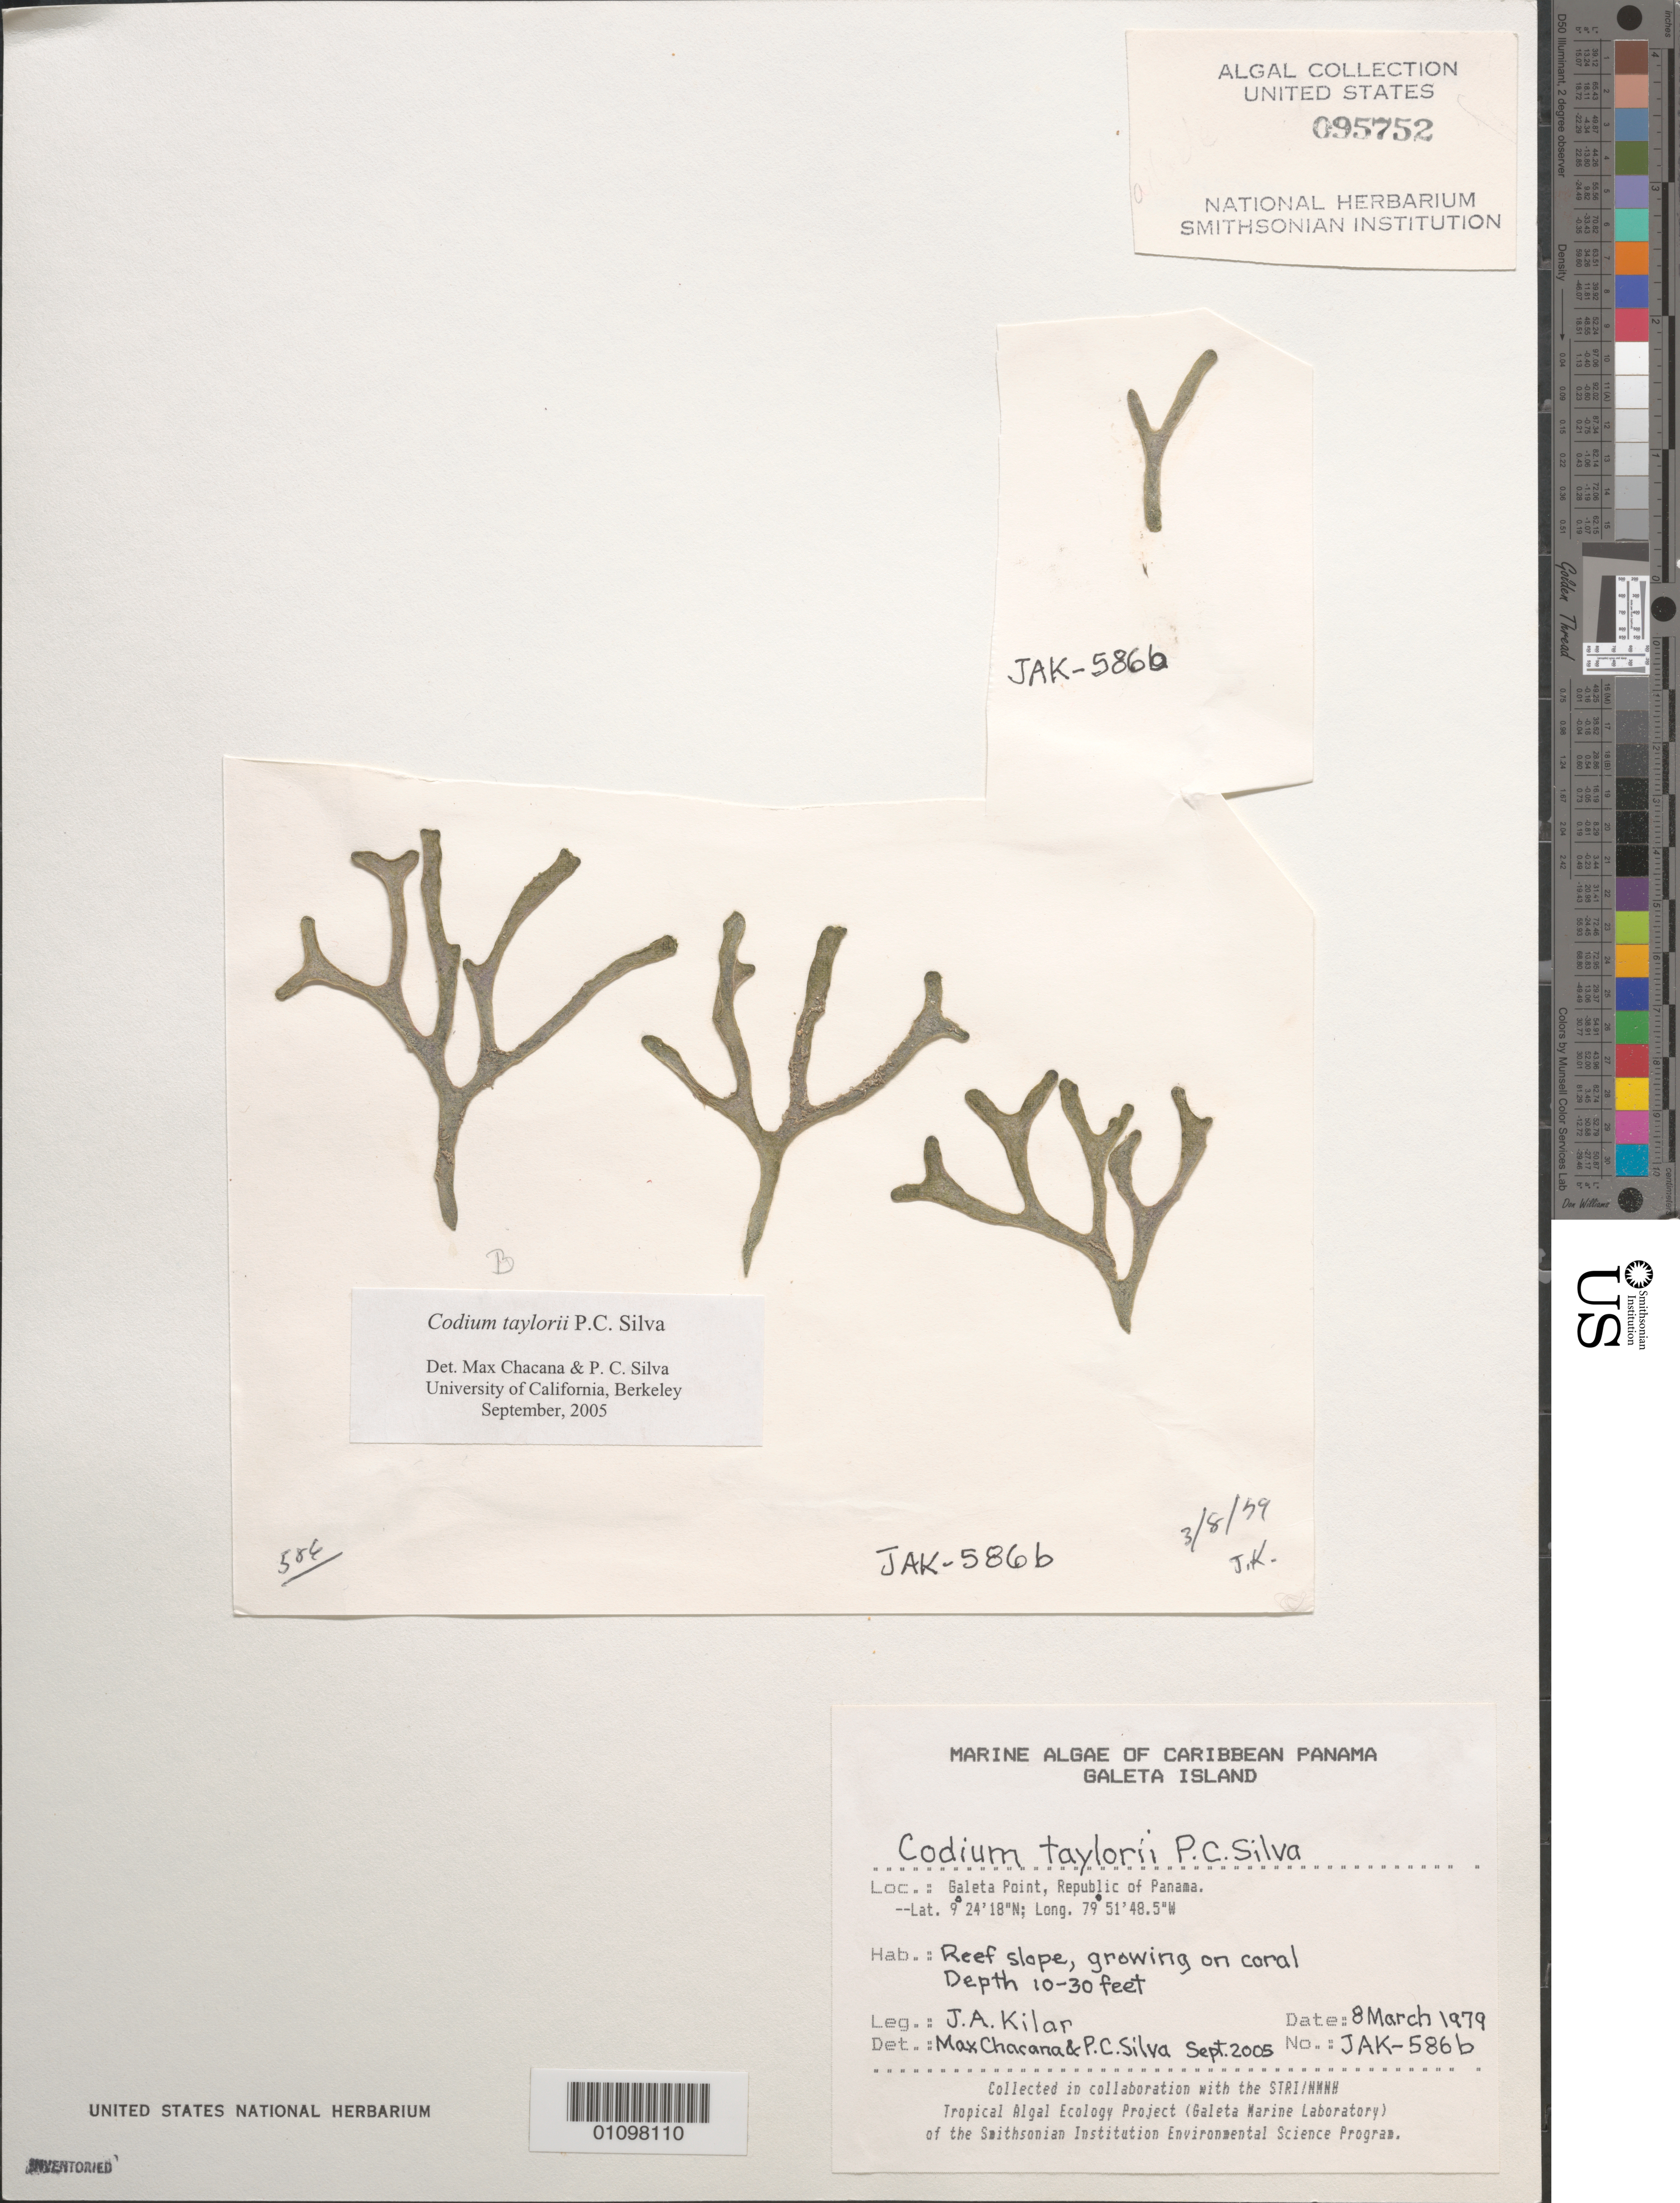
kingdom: Plantae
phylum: Chlorophyta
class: Ulvophyceae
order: Bryopsidales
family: Codiaceae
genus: Codium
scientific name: Codium taylorii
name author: P.C. Silva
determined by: Chacana, M. E.; Silva, P. C.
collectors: J. A. Kilar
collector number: JAK-586b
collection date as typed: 08 Mar 1979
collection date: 1979-03-08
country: Panama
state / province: Colón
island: Galeta Island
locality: Galeta Point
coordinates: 9 24' 18" N, 79 51' 48.5" W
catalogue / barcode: US 95752